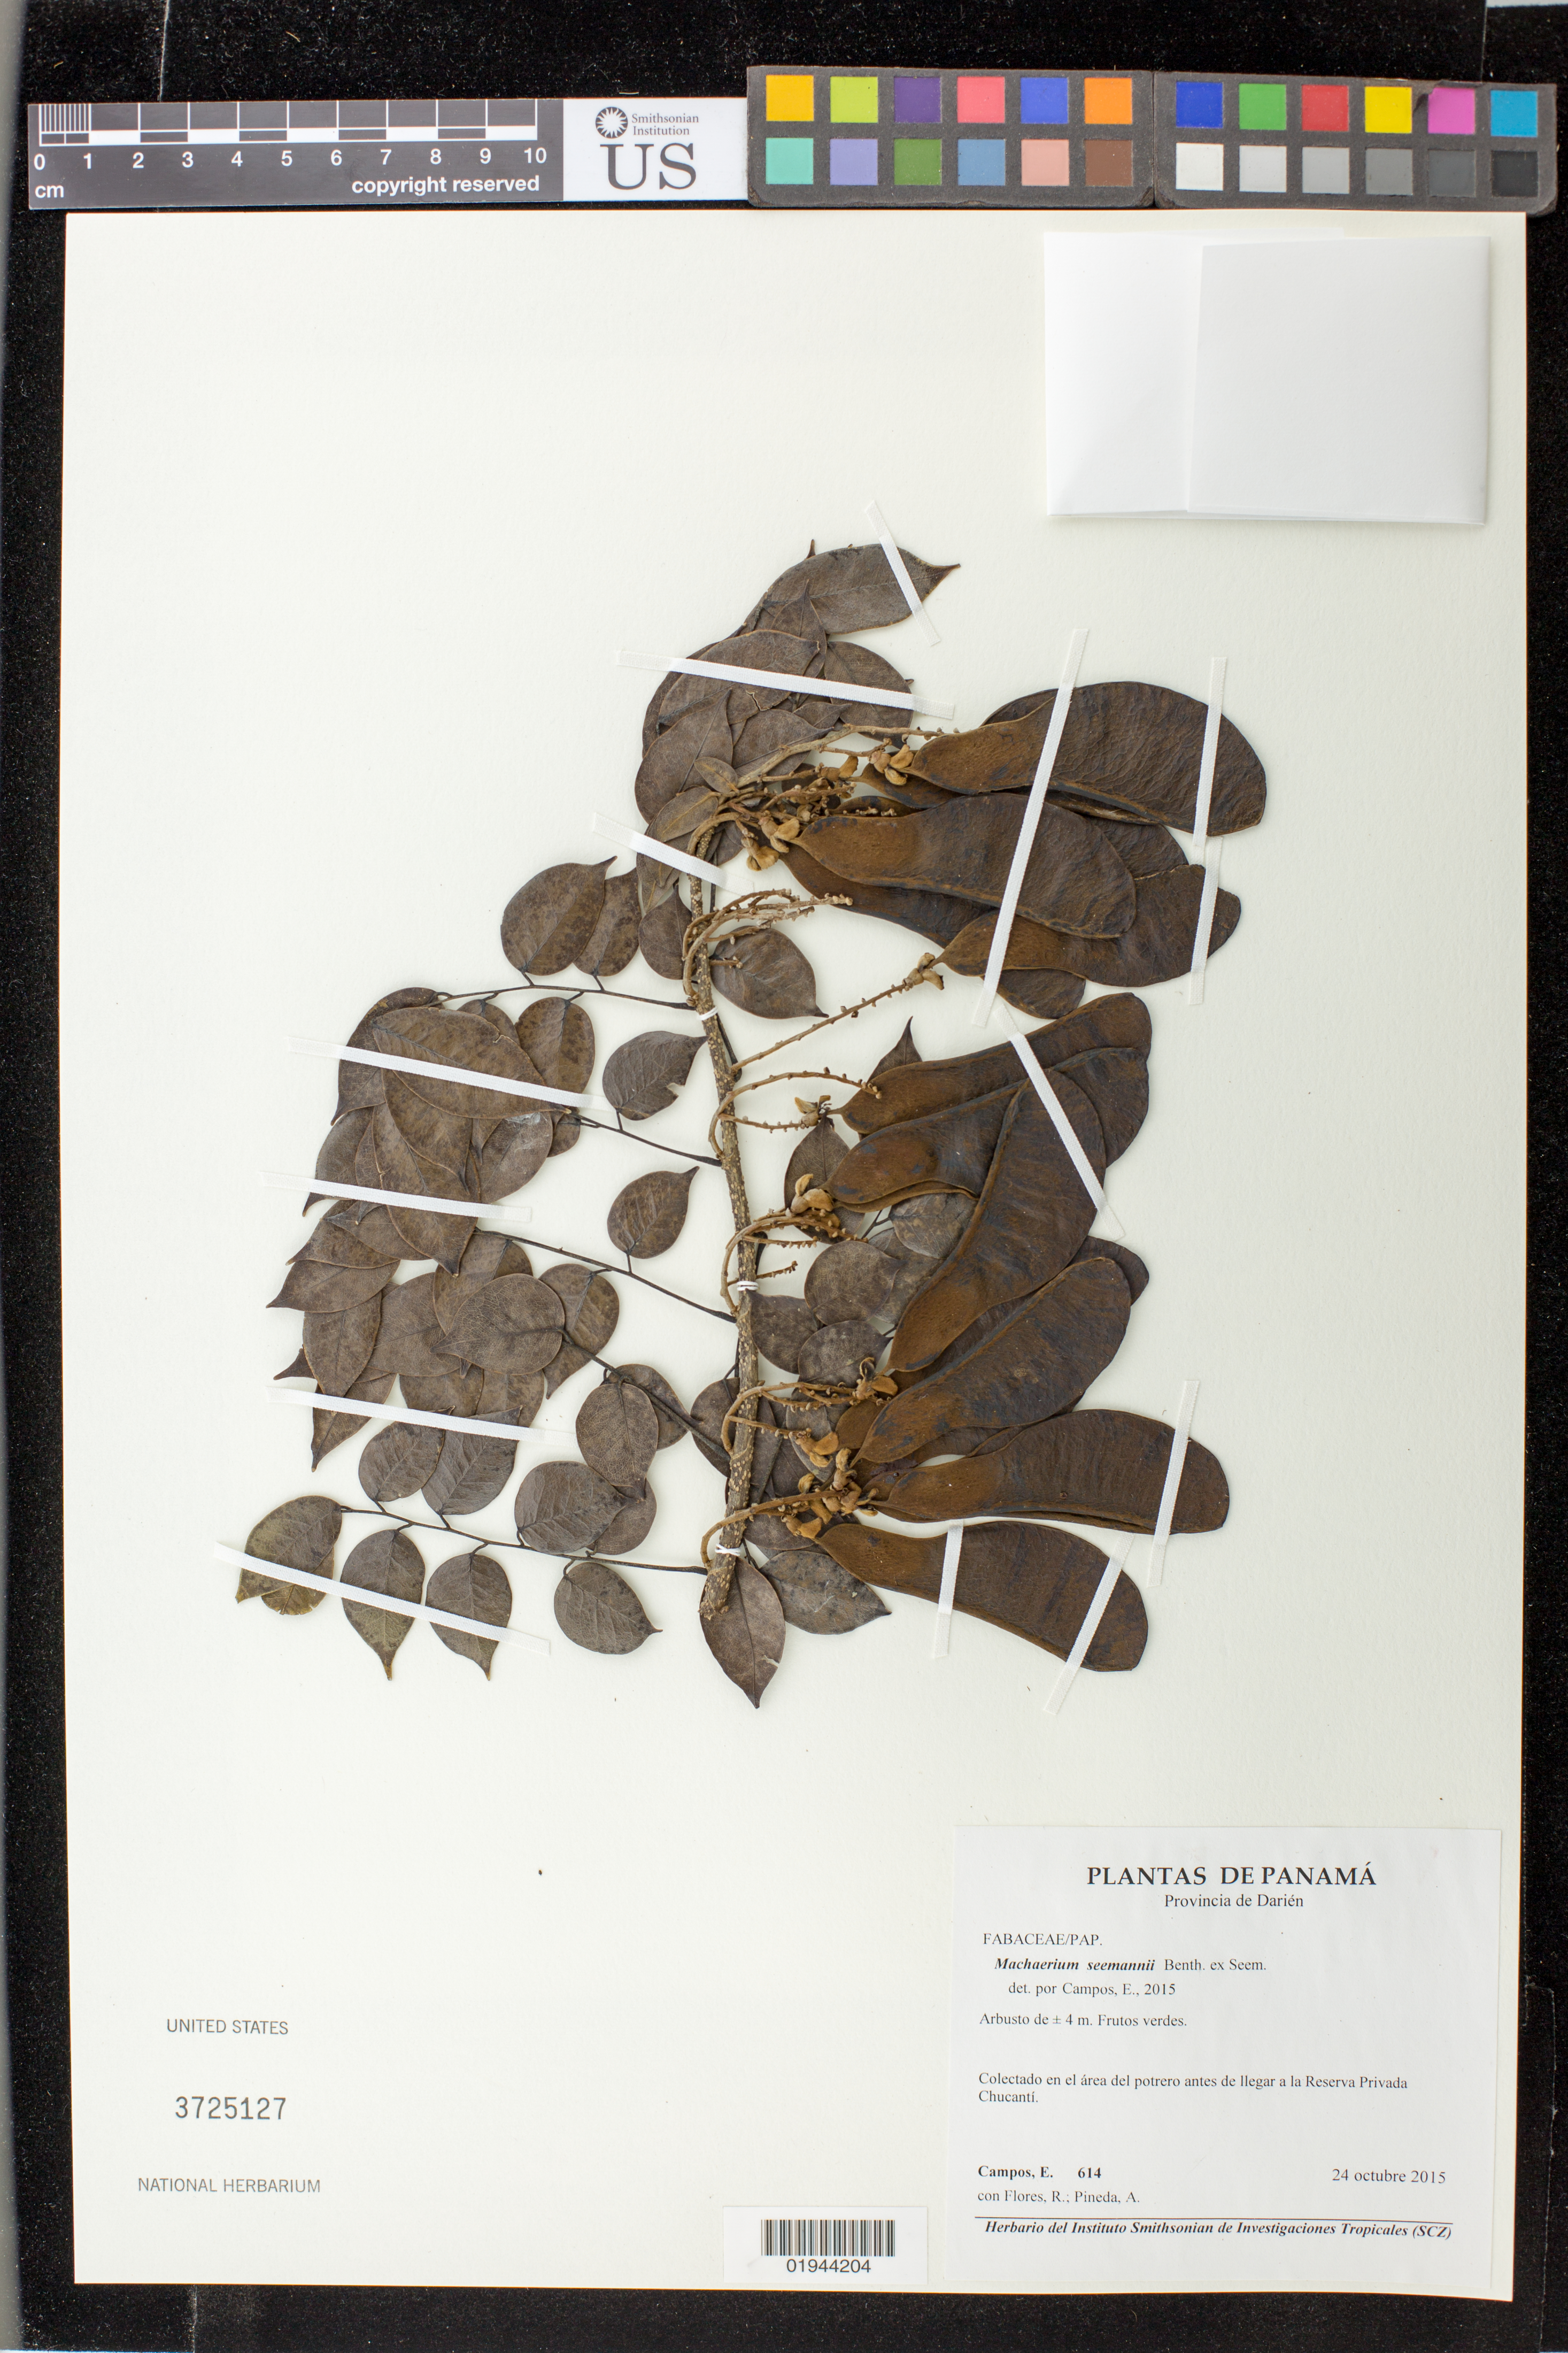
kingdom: Plantae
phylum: Tracheophyta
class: Magnoliopsida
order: Fabales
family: Fabaceae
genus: Machaerium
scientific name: Machaerium seemanni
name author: Benth. in Seem.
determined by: Campos, E.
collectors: E. Campos, R. Flores & A. Pineda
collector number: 614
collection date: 2015-10-24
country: Panama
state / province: Darién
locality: Colectado en el area del potrero antes de llegar a la Reserva Privada Chucanti.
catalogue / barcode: US 3725127